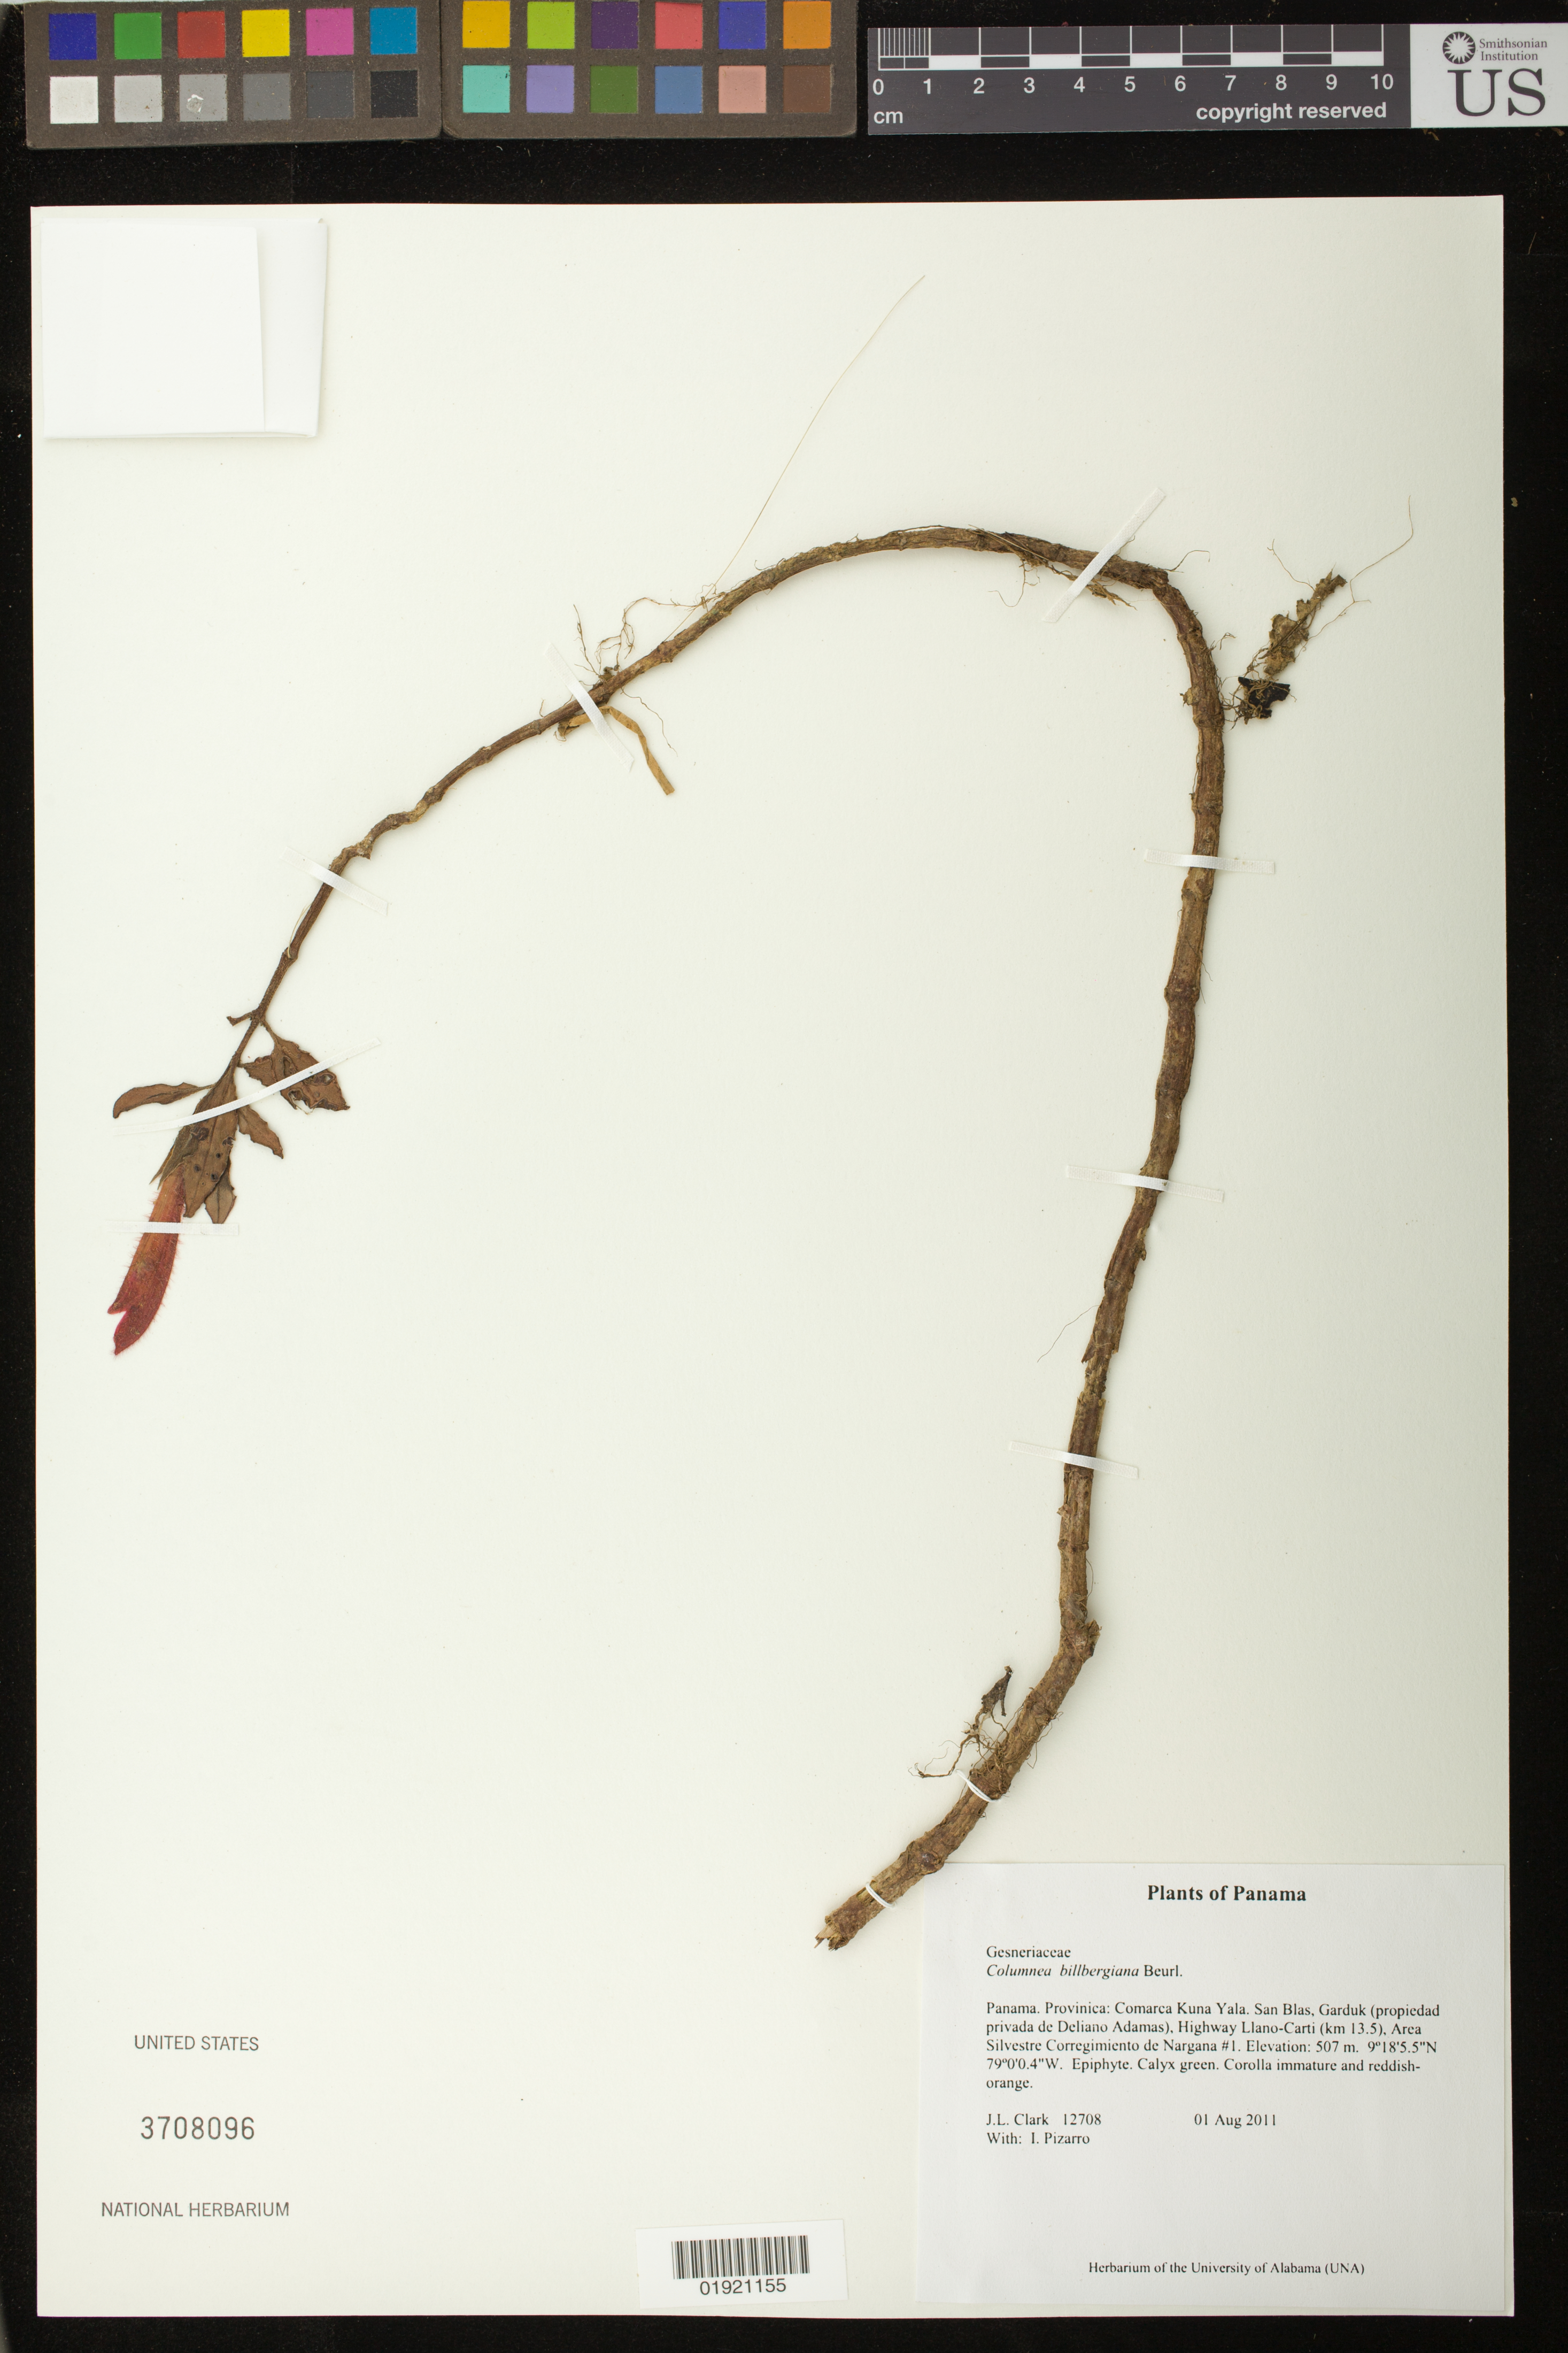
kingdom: Plantae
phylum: Tracheophyta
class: Magnoliopsida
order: Lamiales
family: Gesneriaceae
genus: Columnea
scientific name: Columnea billbergiana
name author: Beurl.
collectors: J. L. Clark & I. Pizarro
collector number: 12708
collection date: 2011-08-01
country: Panama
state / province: Kuna Yala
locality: Provincia: Comarca Kuna Yala. San Blas, Garduk (propriedad privada de Deliano Adamas), Highway Llano-Carti (km 13.5). Area Silvestre Corregimiento de Nargana #1.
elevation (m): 507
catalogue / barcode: US 3708096